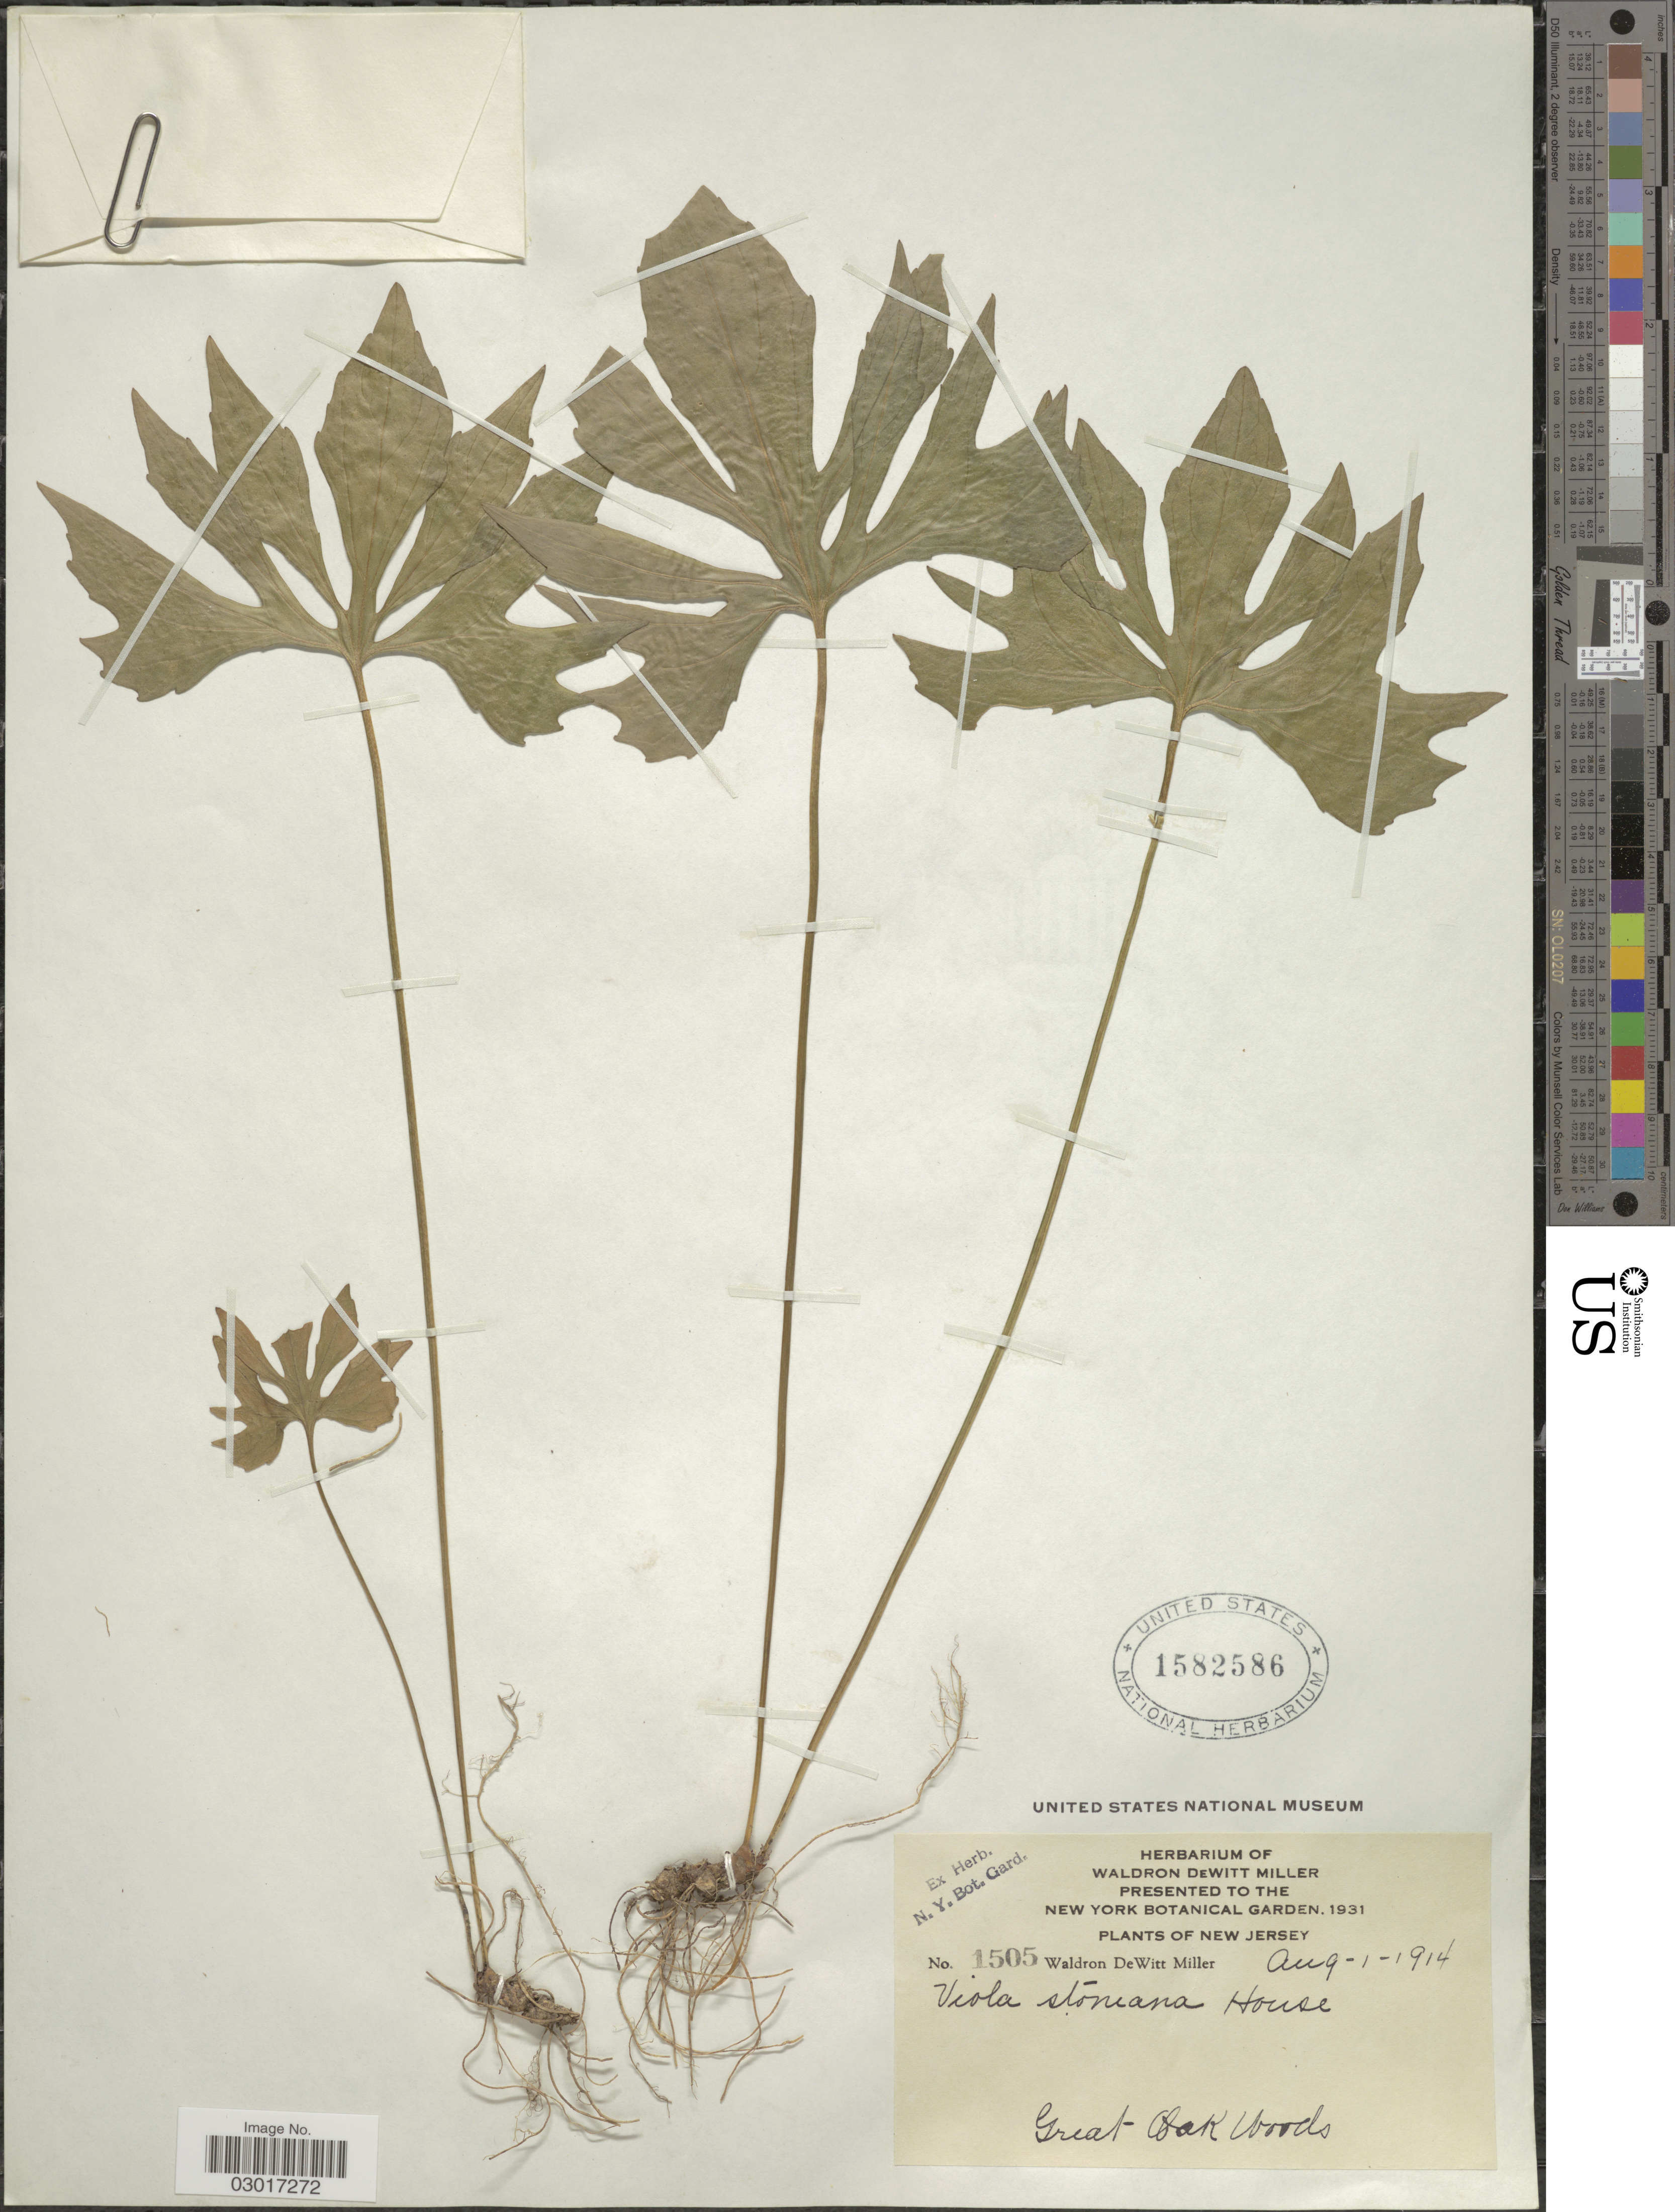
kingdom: Plantae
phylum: Tracheophyta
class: Magnoliopsida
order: Malpighiales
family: Violaceae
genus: Viola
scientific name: Viola stoneana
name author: House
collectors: W. De Witt Miller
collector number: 1505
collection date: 1914-08-01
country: United States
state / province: New Jersey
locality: Great Oak Woods.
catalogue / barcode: US 1582586